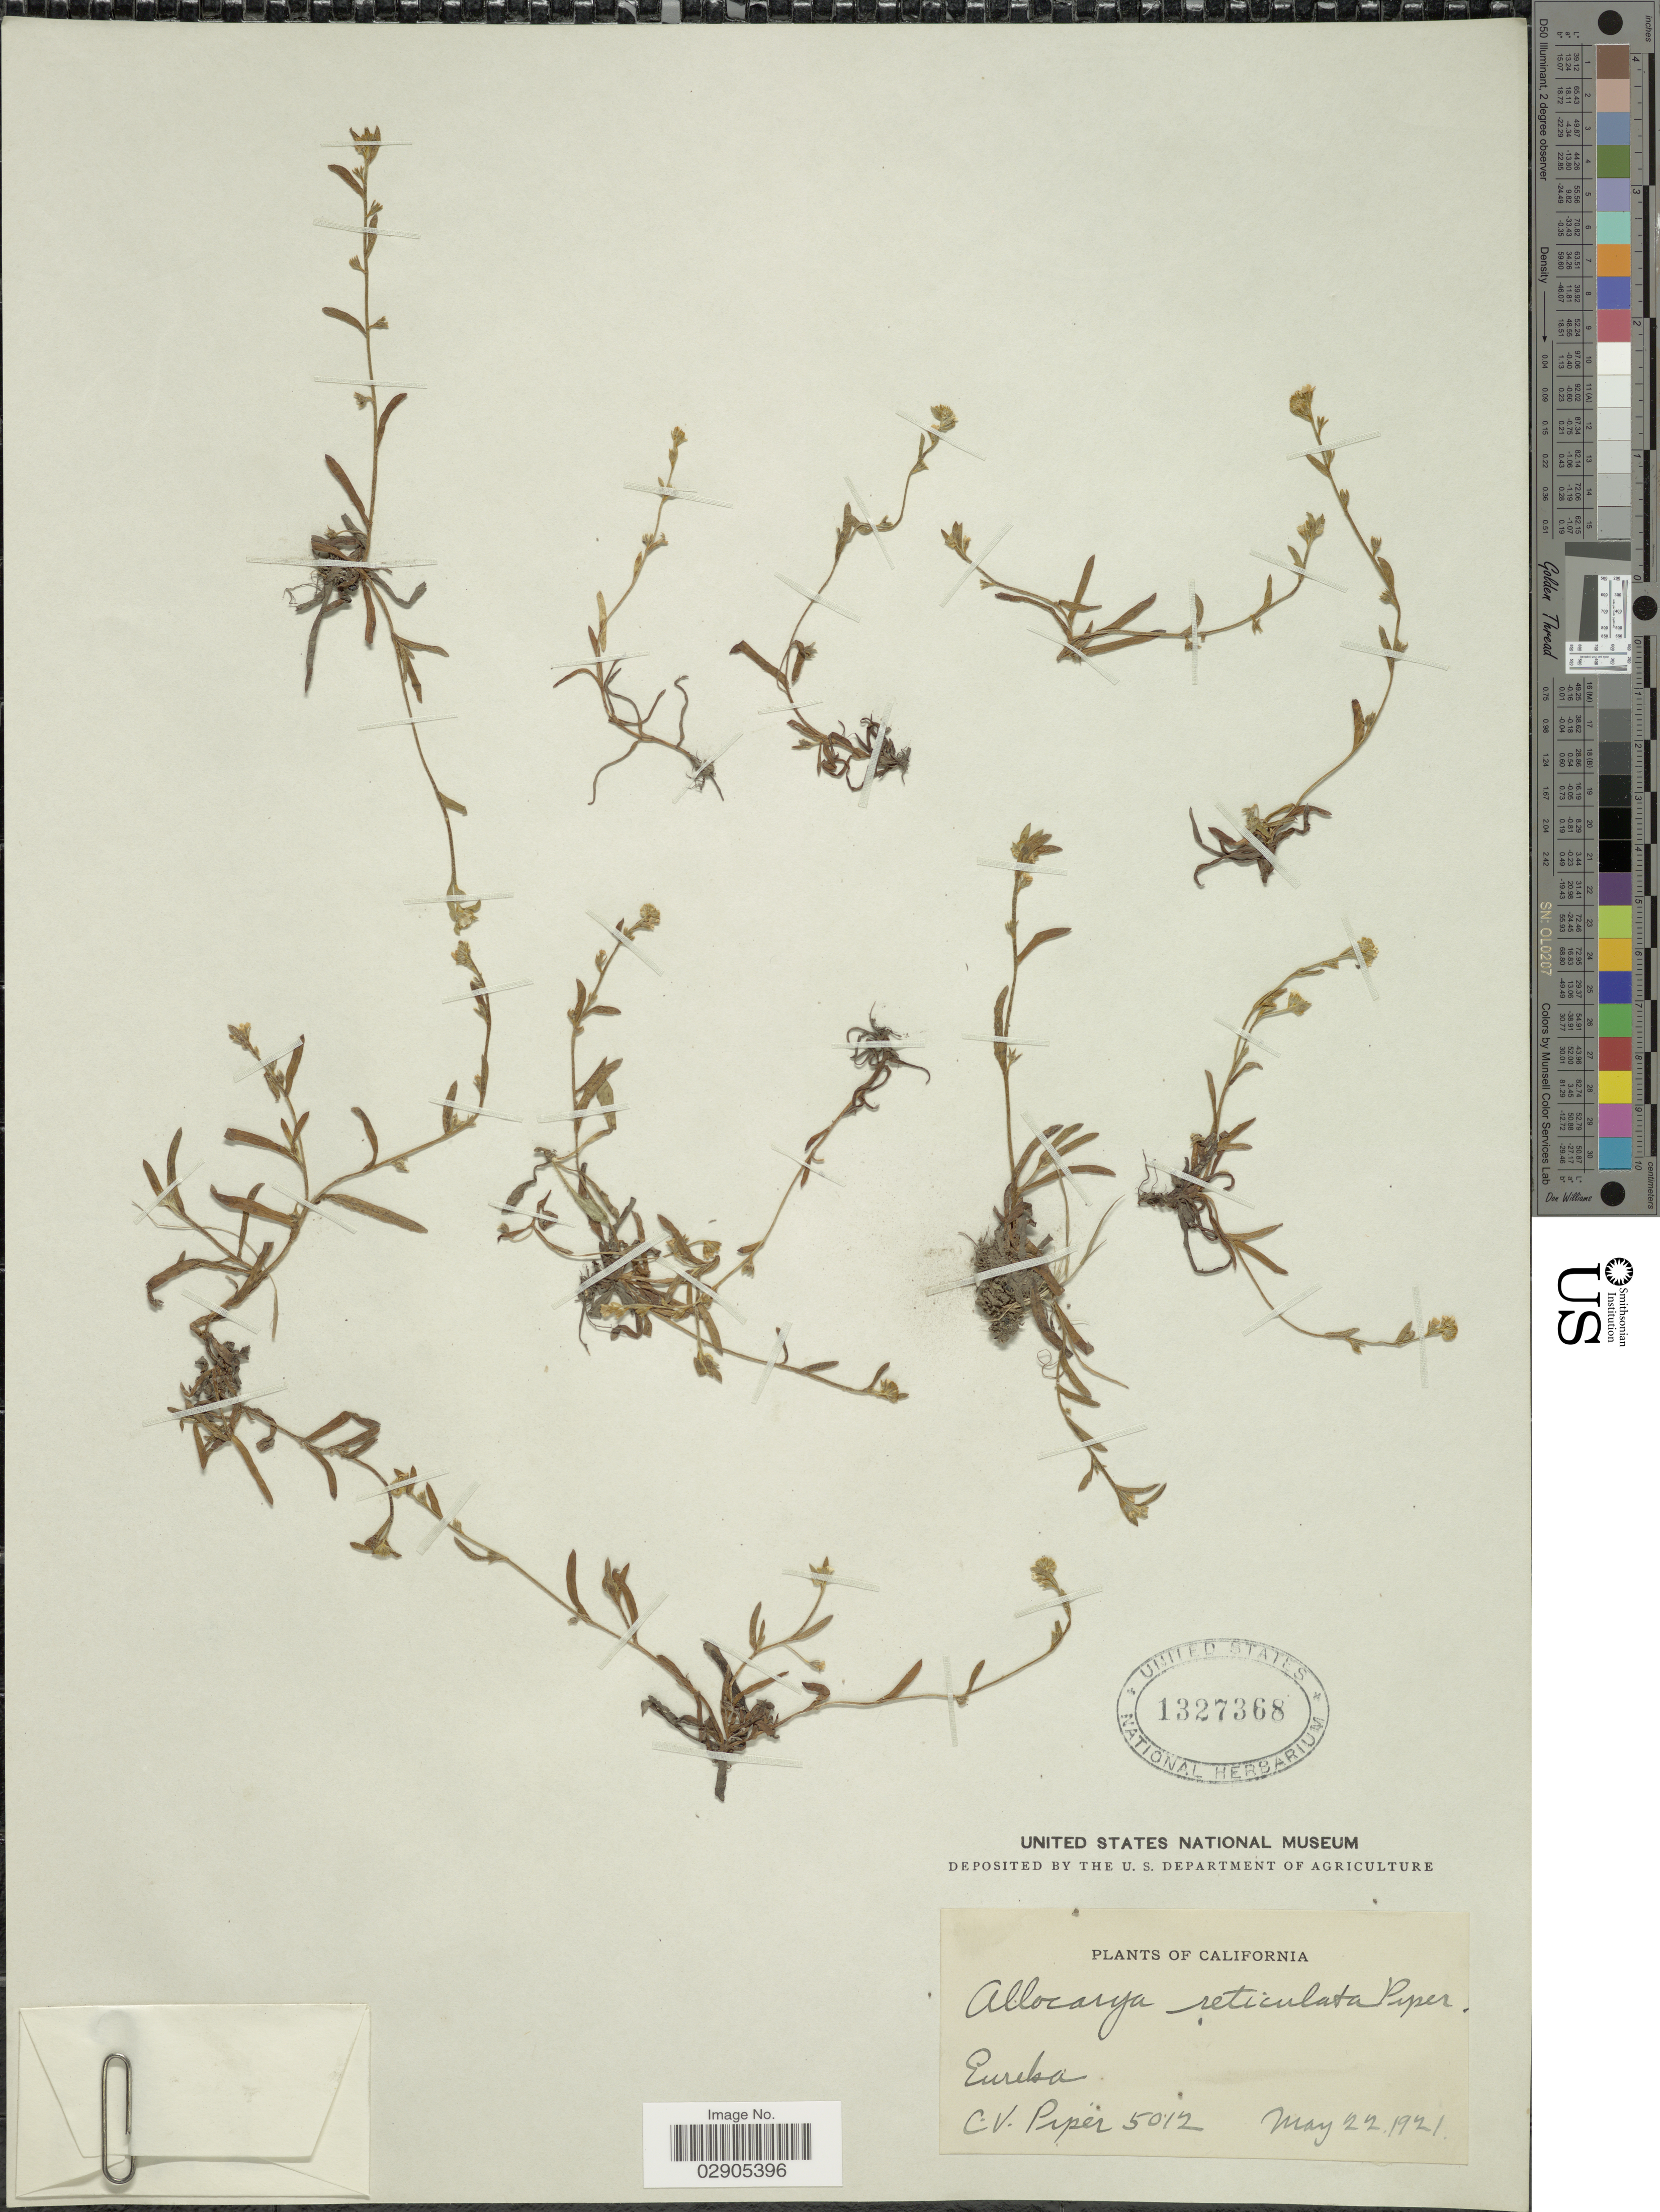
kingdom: Plantae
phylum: Tracheophyta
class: Magnoliopsida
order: Boraginales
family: Boraginaceae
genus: Allocarya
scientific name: Allocarya reticulata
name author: Piper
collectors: C. V. Piper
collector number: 5012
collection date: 1921-05-22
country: United States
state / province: California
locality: Eureka.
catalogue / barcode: US 1327368